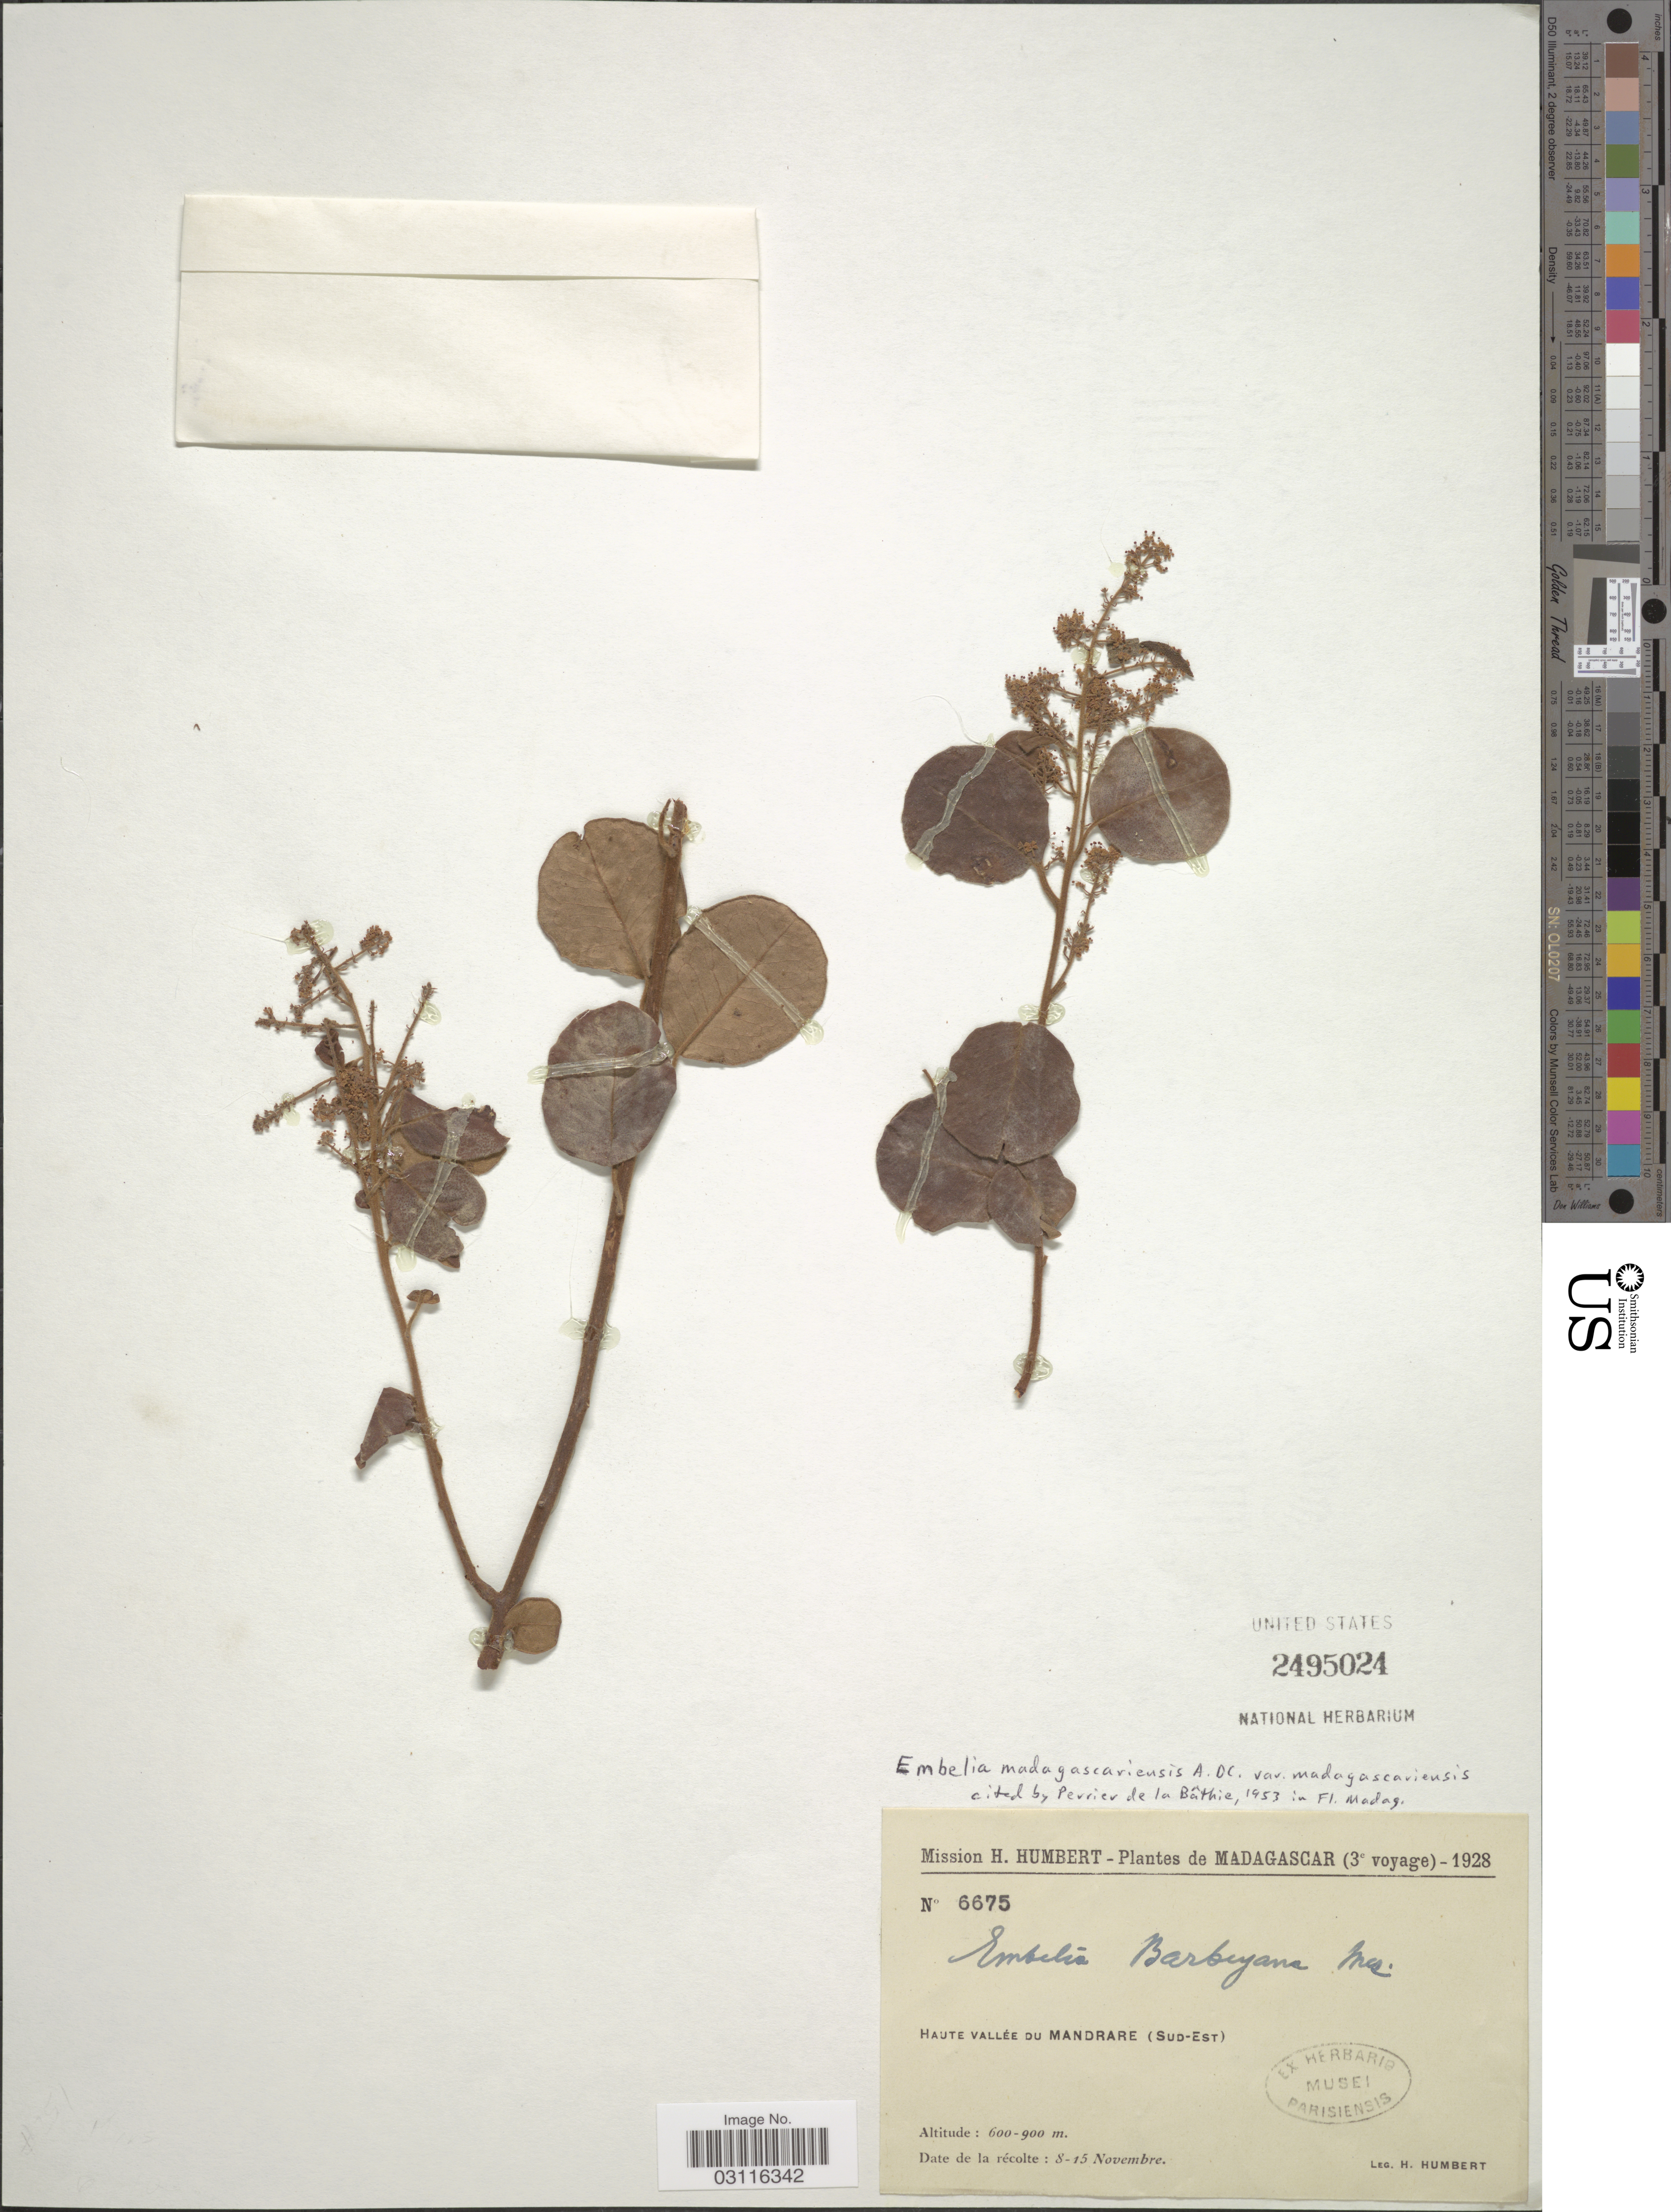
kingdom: Plantae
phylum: Tracheophyta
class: Magnoliopsida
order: Ericales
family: Primulaceae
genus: Embelia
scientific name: Embelia madagascariensis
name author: A. DC.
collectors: H. Humbert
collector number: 6675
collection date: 1928-11-08/1928-11-15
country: Madagascar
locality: Haute Vallée du Mandrare (Sud-Est).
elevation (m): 600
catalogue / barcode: US 2495024